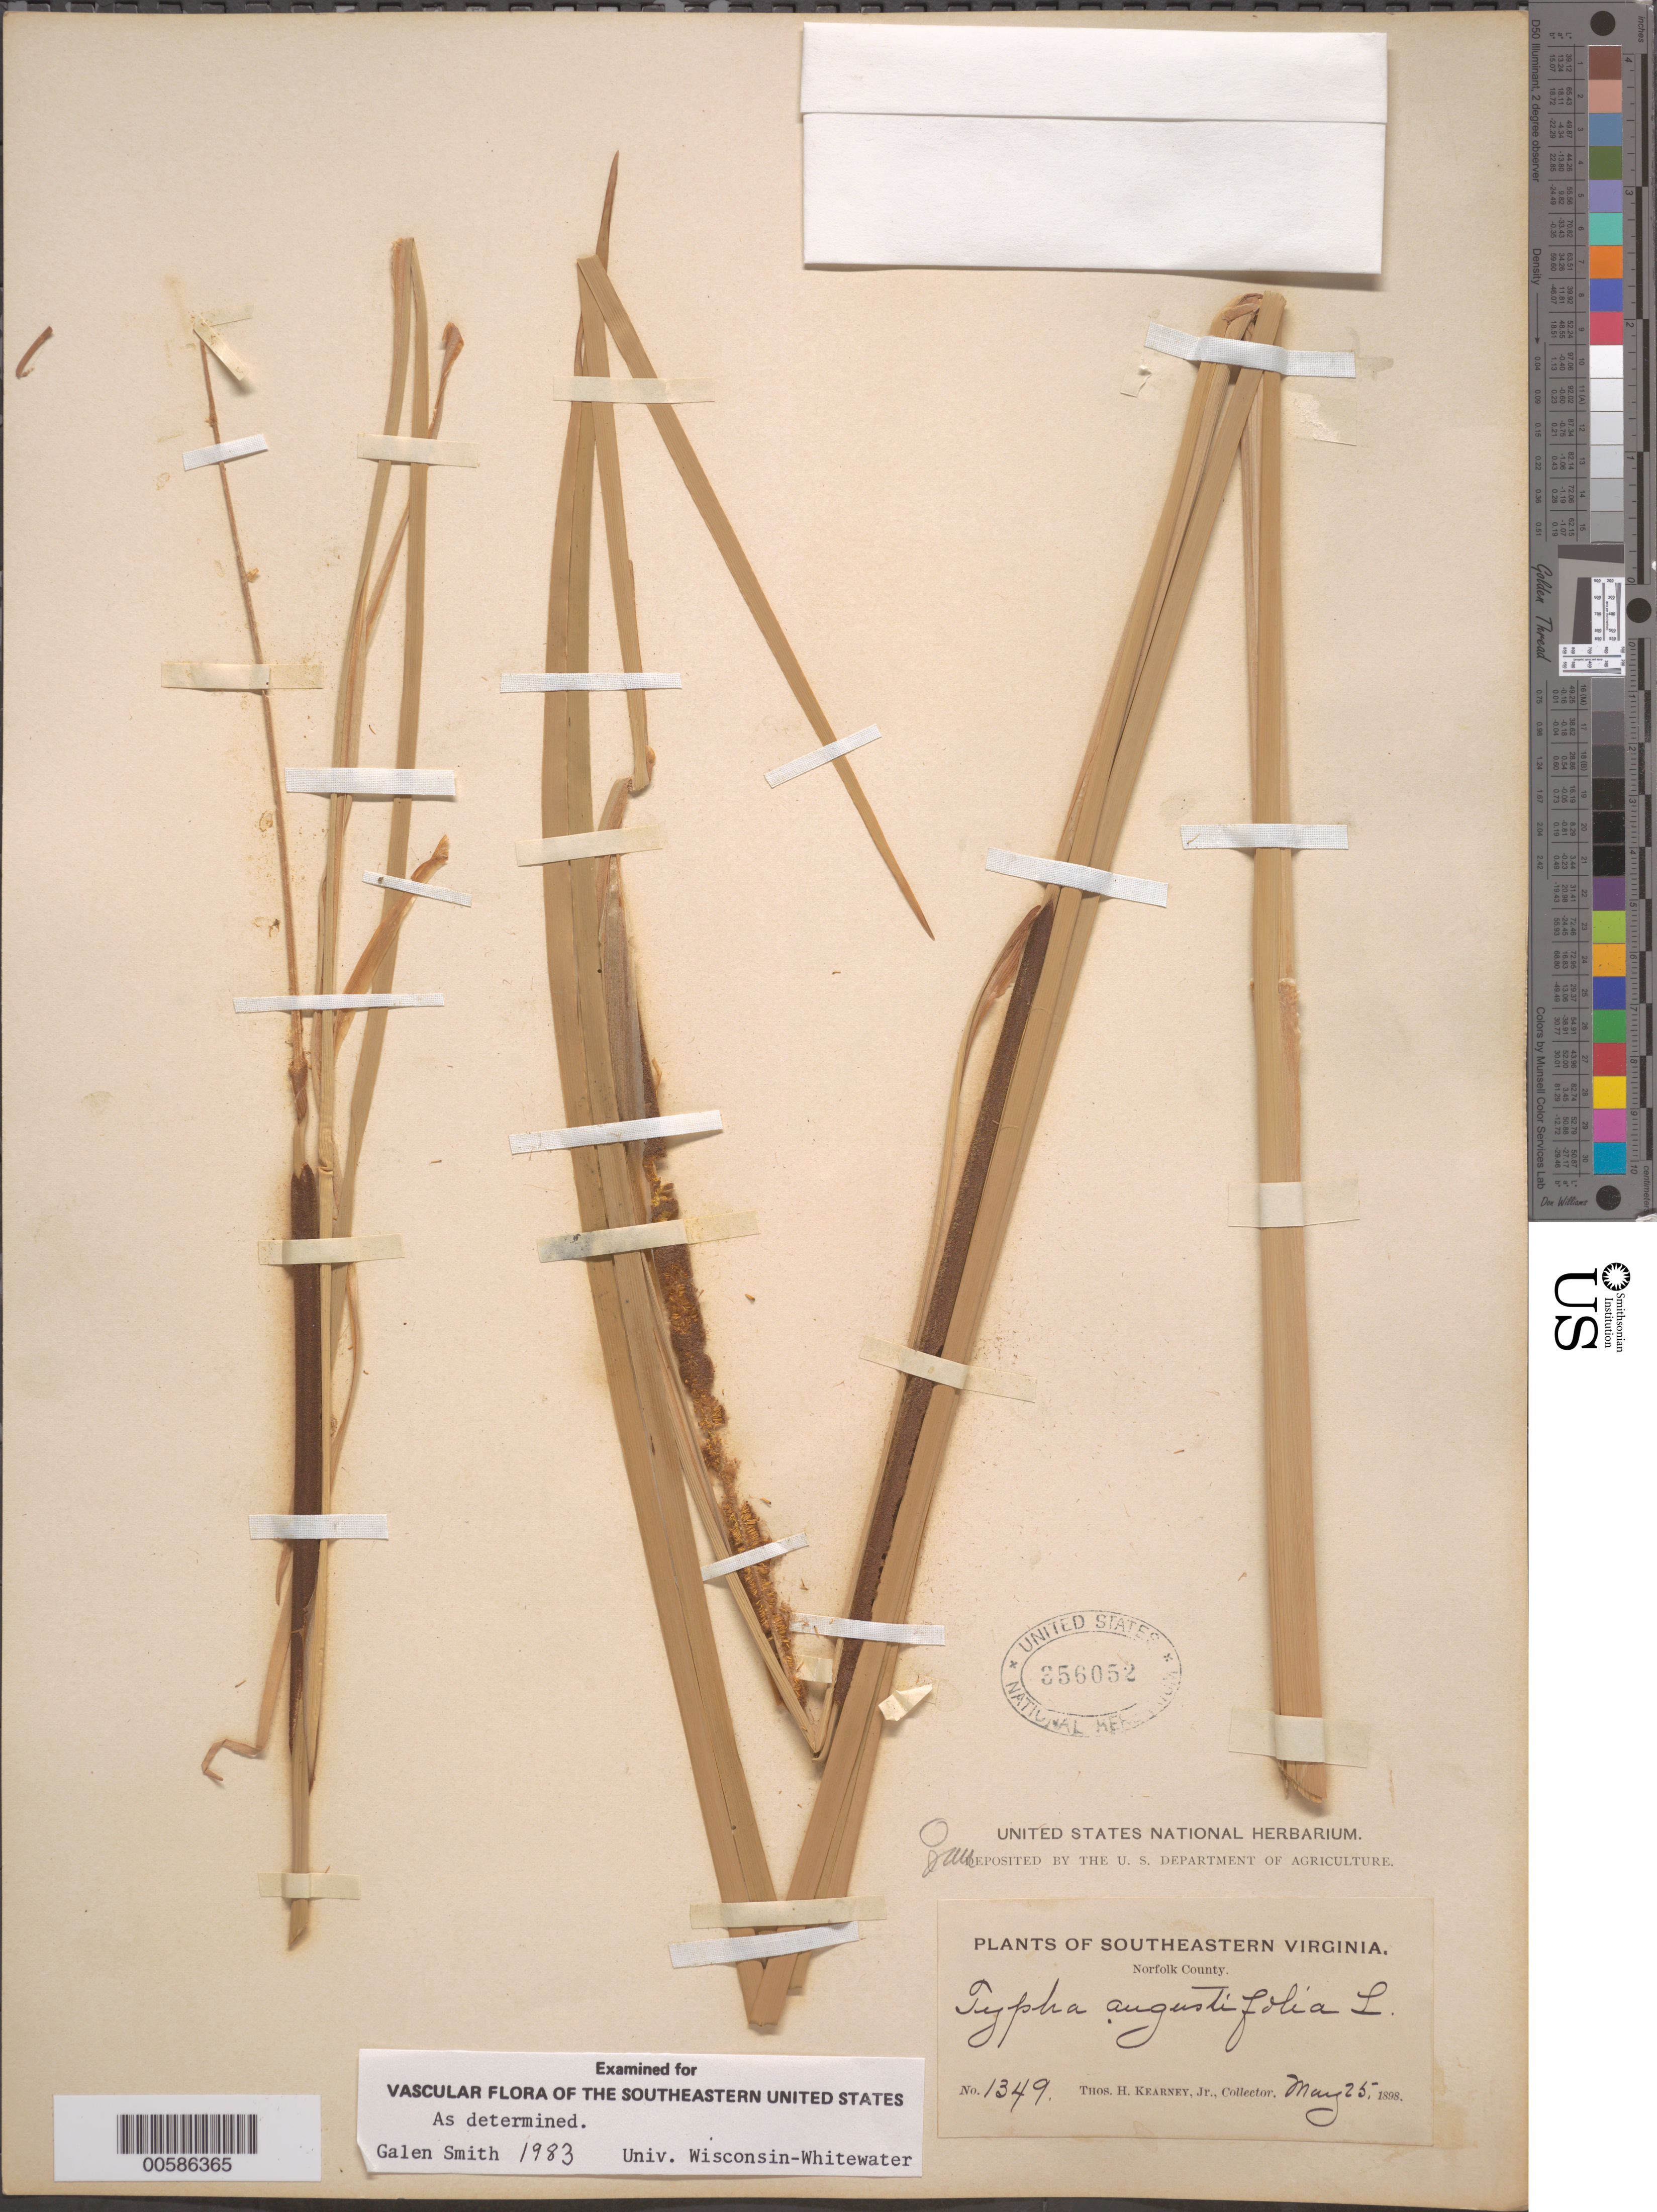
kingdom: Plantae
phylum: Tracheophyta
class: Liliopsida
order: Poales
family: Typhaceae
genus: Typha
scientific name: Typha angustifolia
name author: L.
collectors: T. H. Kearney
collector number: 1349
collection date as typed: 25 May 1898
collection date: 1898-05-25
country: United States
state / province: Virginia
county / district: City of Chesapeake / City of Norfolk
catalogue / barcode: US 356052